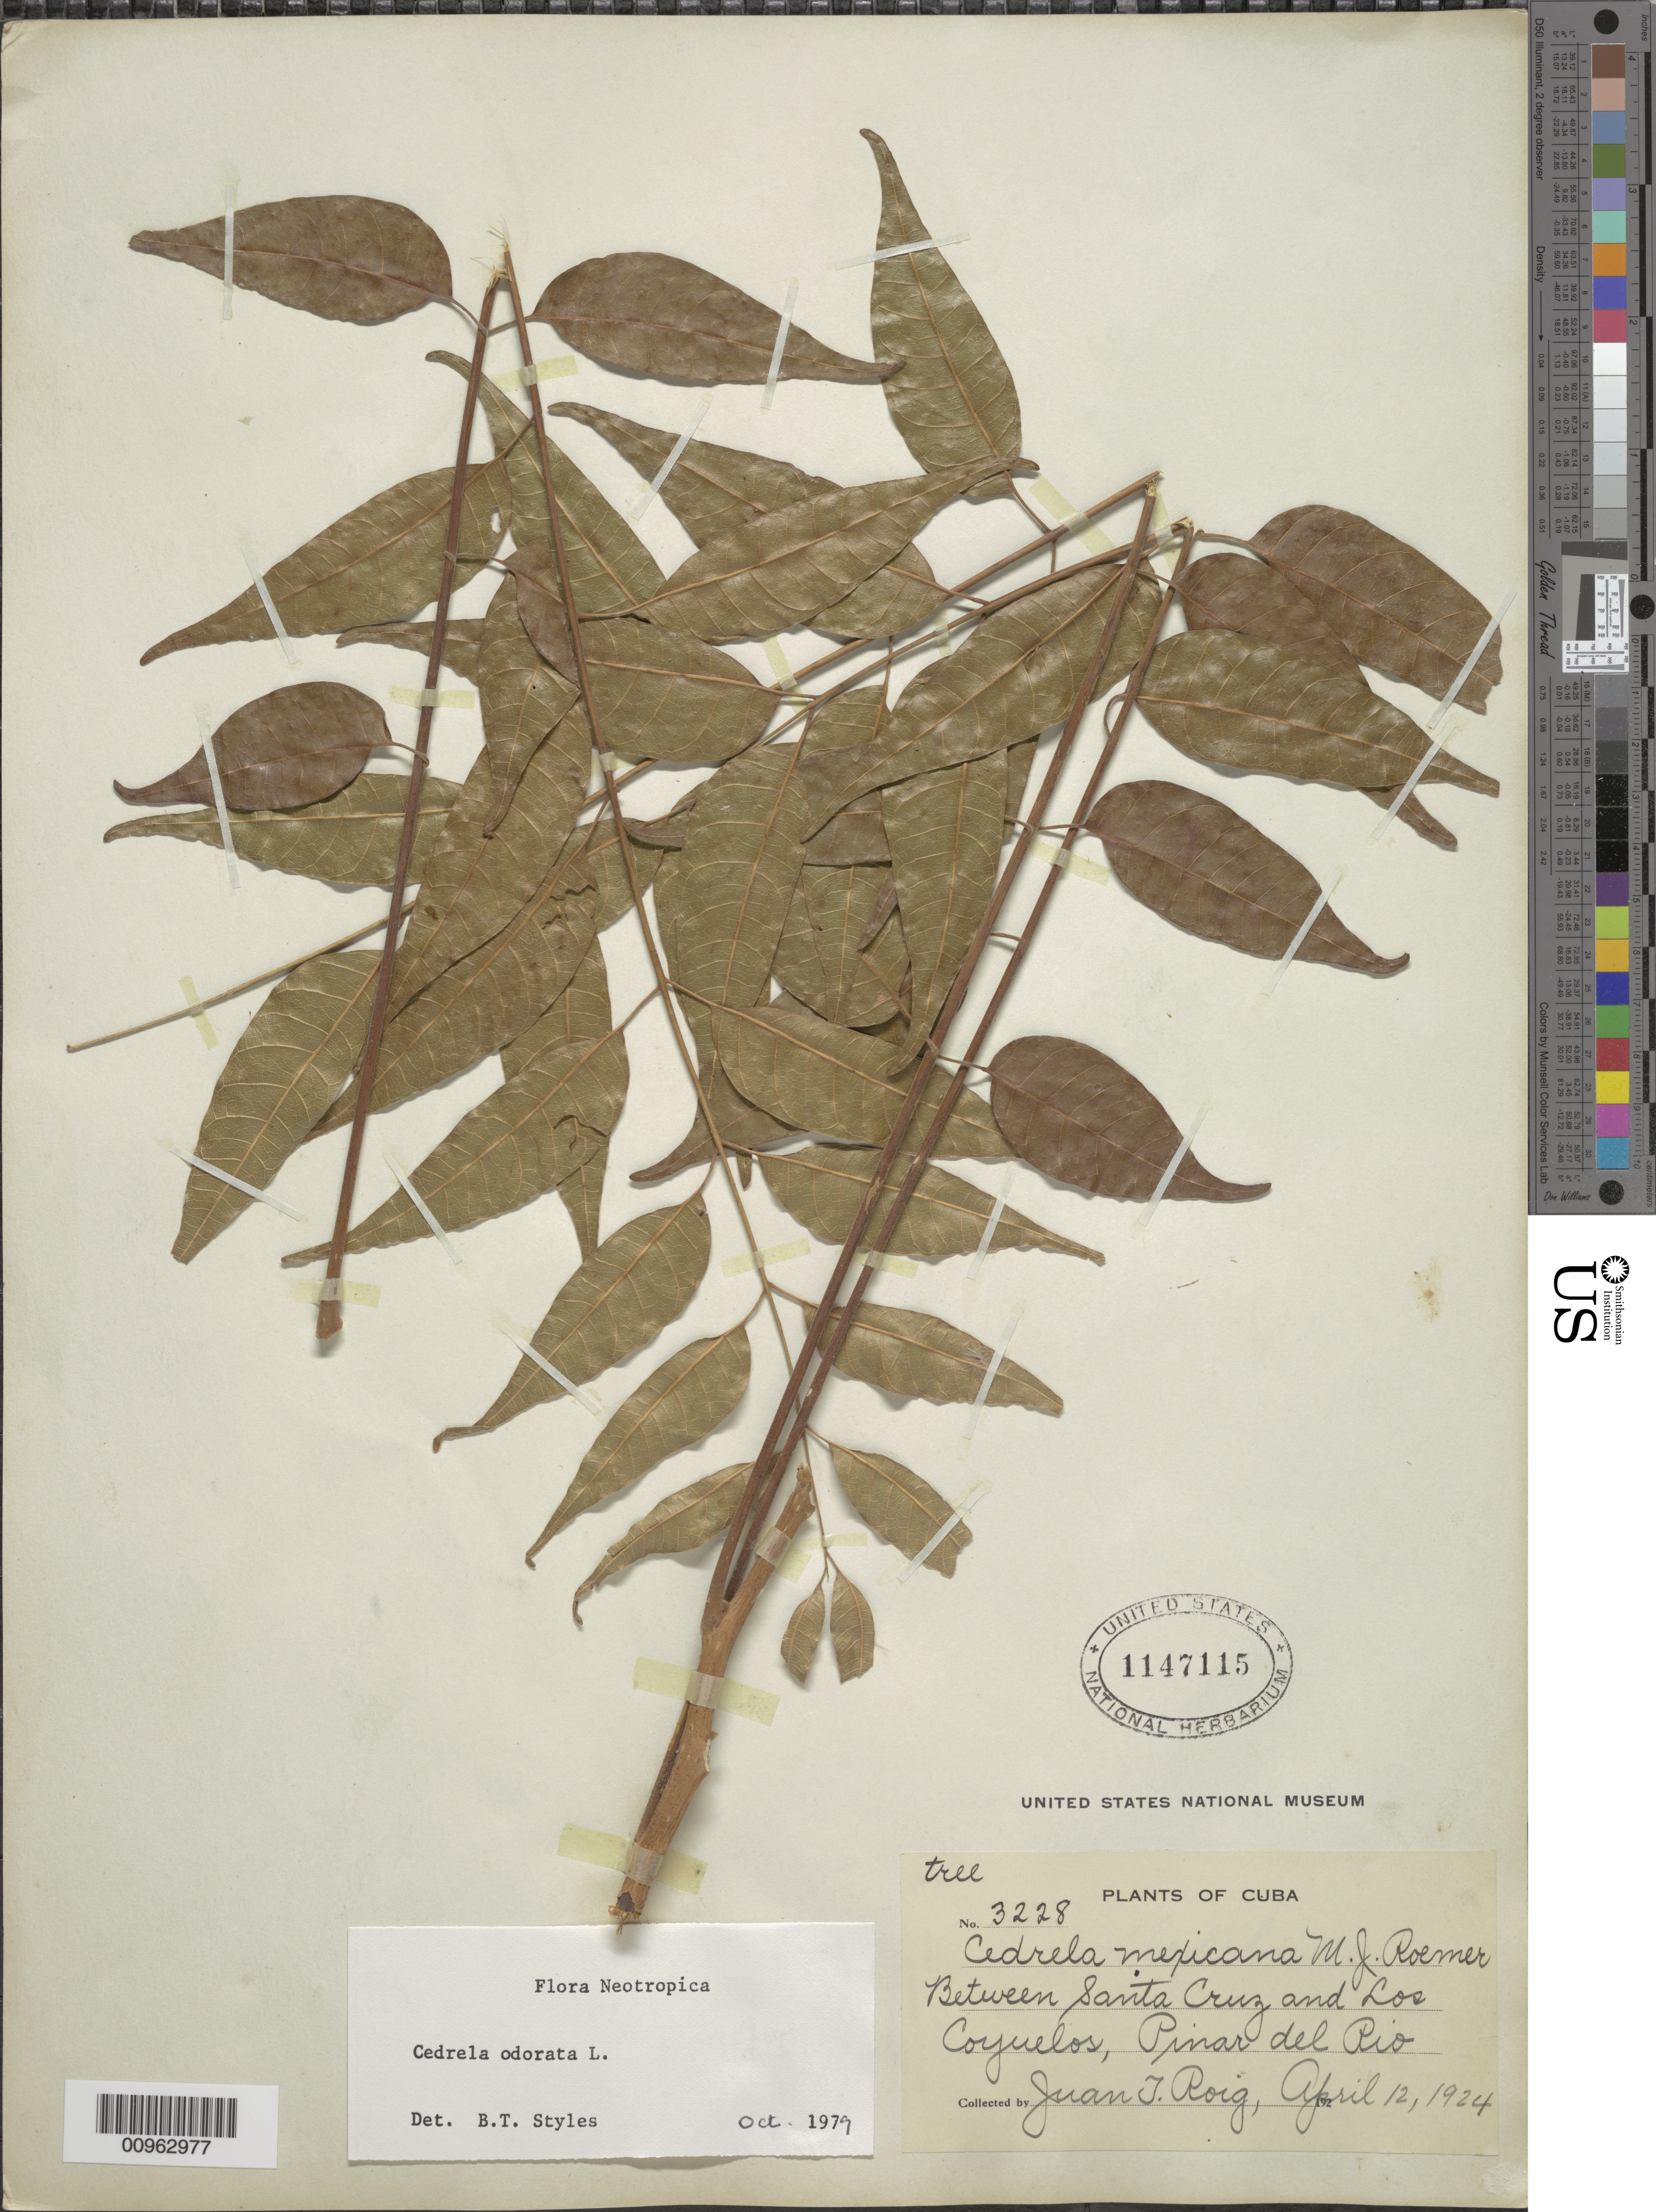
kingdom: Plantae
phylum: Tracheophyta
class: Magnoliopsida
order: Sapindales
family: Meliaceae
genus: Cedrela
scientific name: Cedrela odorata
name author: L.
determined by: Styles, B. T.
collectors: J. Roig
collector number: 3228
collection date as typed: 12 Apr 1924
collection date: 1924-04-12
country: Cuba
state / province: Pinar del Rio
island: Cuba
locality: Between Santa Cruz and los Coyuelos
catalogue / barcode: US 1147115